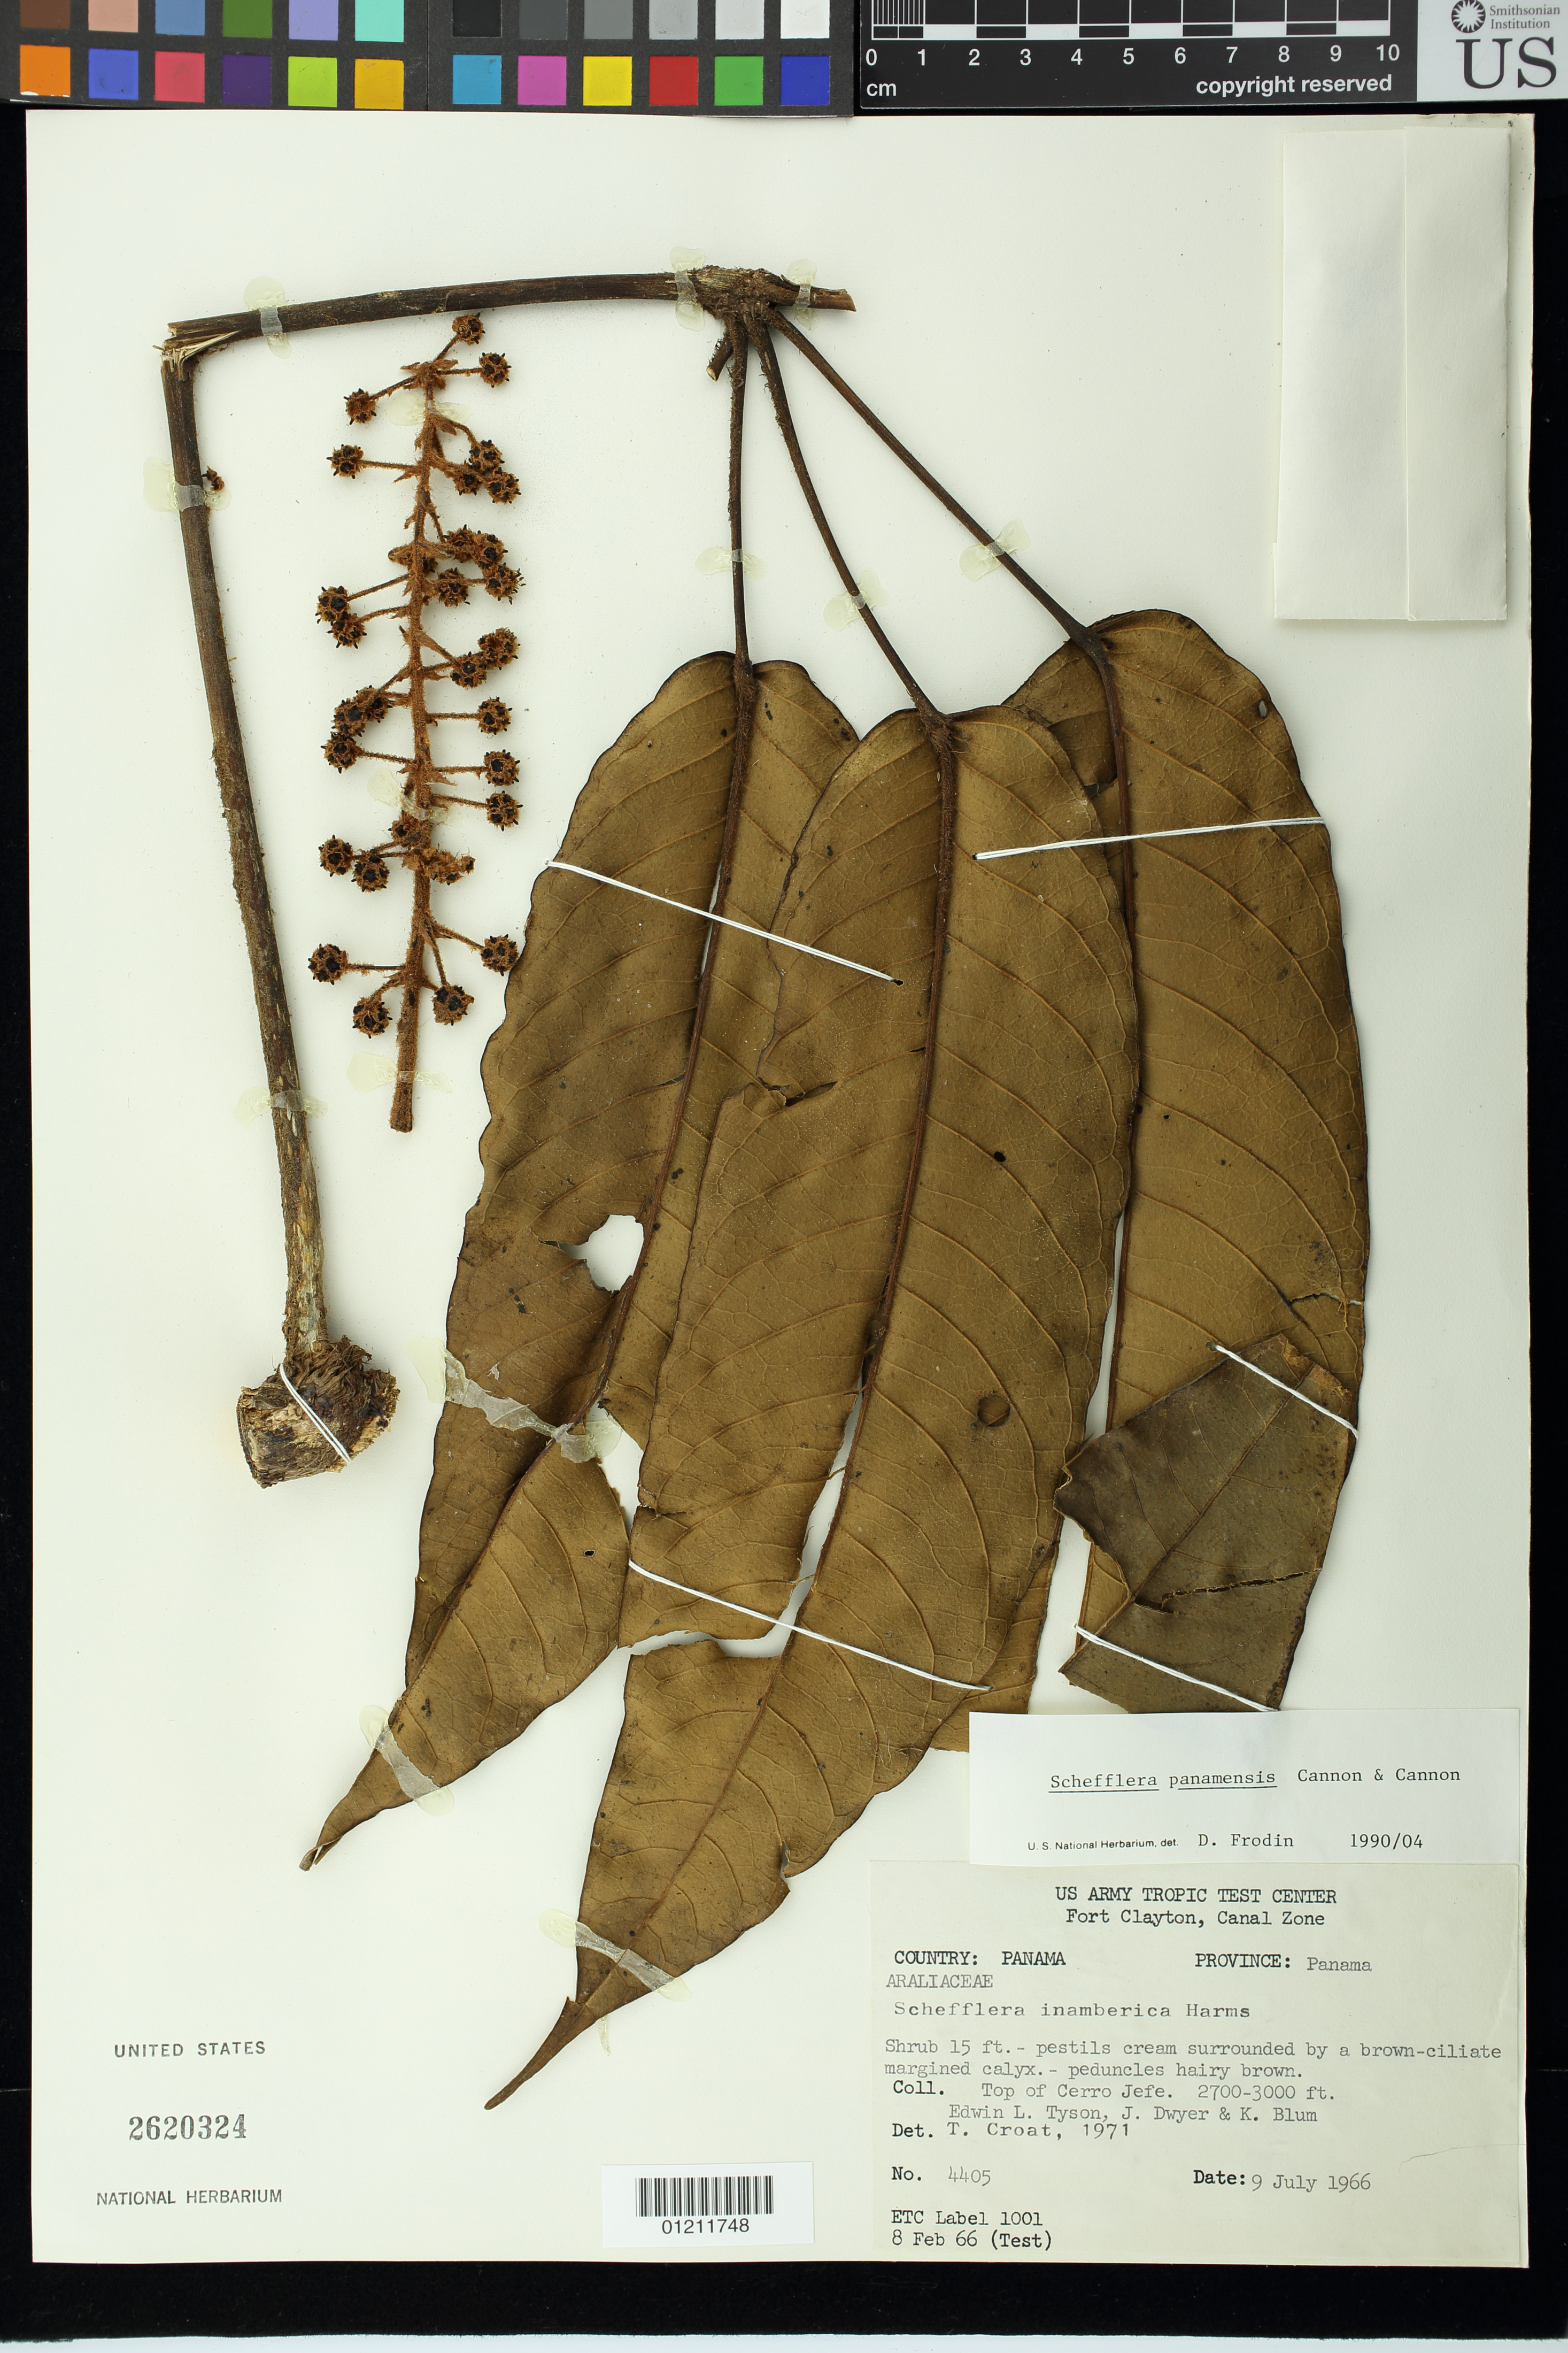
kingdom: Plantae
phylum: Tracheophyta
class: Magnoliopsida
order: Apiales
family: Araliaceae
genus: Schefflera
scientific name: Schefflera panamensis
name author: M.J. Cannon & Cannon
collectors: E. L. Tyson, J. Dwyer & K. Blum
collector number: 4405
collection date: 1966-07-09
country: Panama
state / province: Panamá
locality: Canal Zone, Top of Cerro Jefe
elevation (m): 823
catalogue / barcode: US 2620324